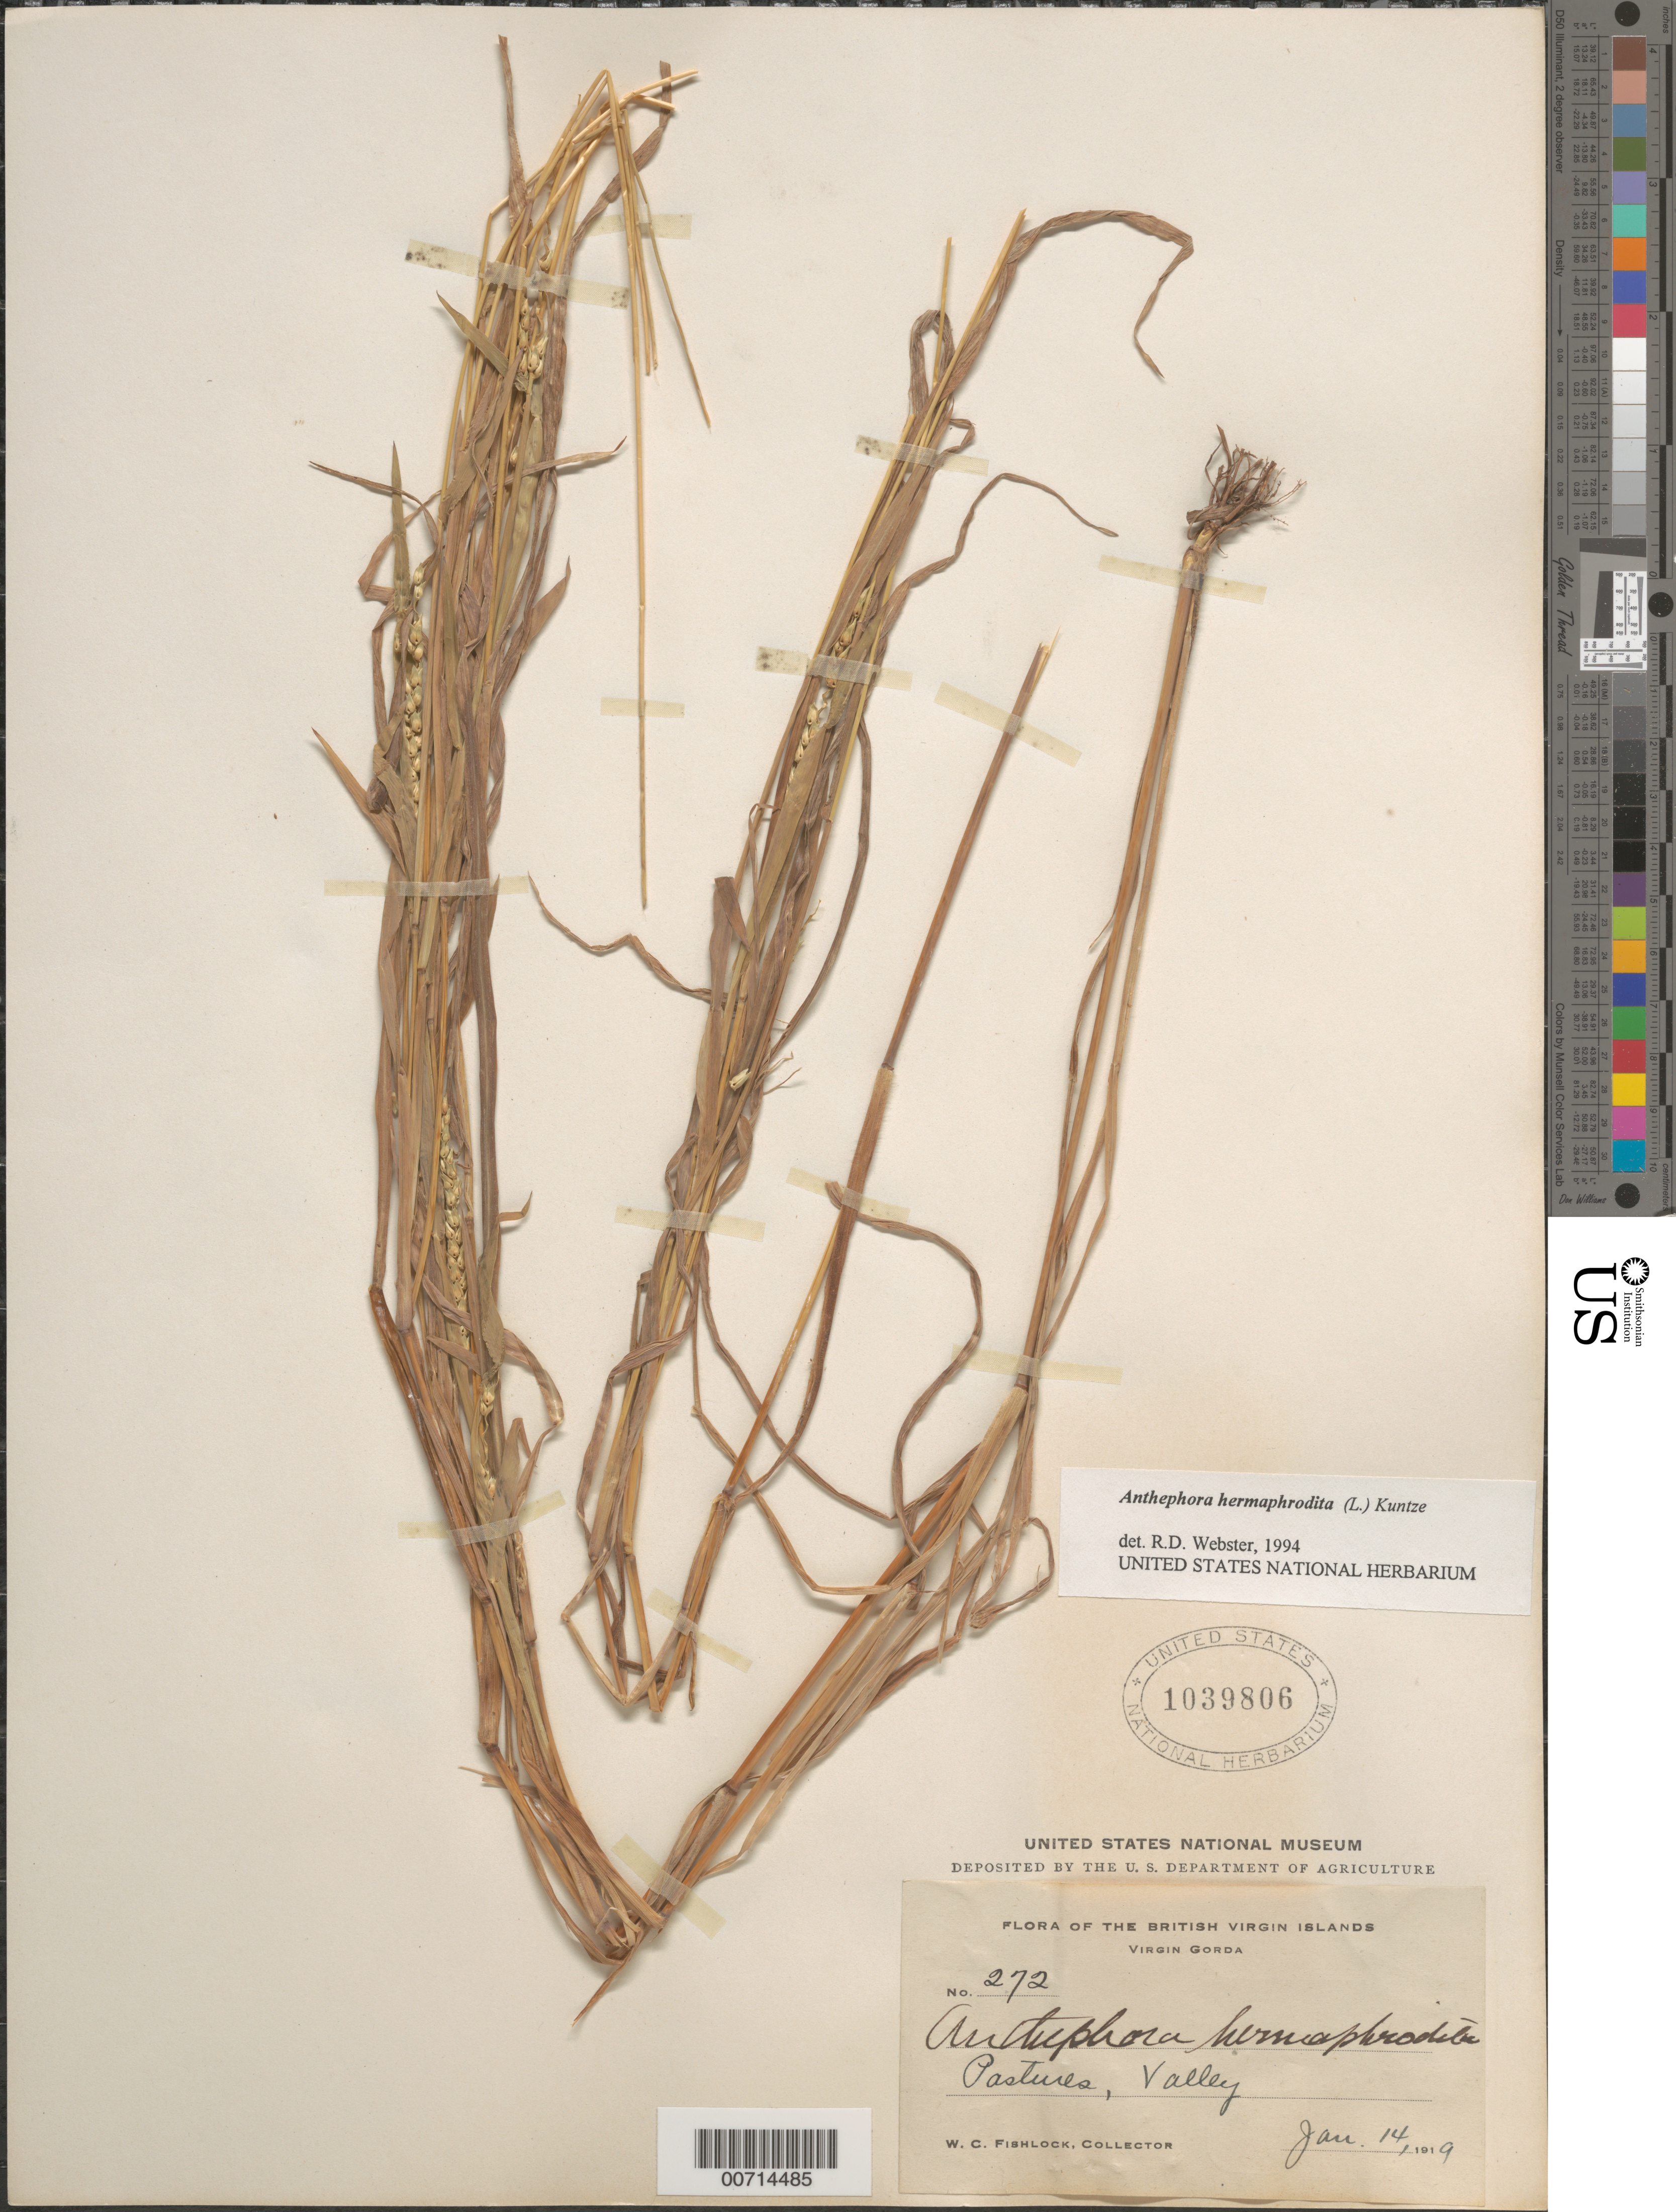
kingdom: Plantae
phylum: Tracheophyta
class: Liliopsida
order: Poales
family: Poaceae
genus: Anthephora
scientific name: Anthephora hermaphrodita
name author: (L.) Kuntze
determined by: Webster, Robert D.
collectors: W. Fishlock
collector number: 272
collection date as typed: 14 Jan 1919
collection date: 1919-01-14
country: British Virgin Islands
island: Virgin Gorda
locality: Virgin Gorda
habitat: Pastures, valley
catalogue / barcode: US 1039806